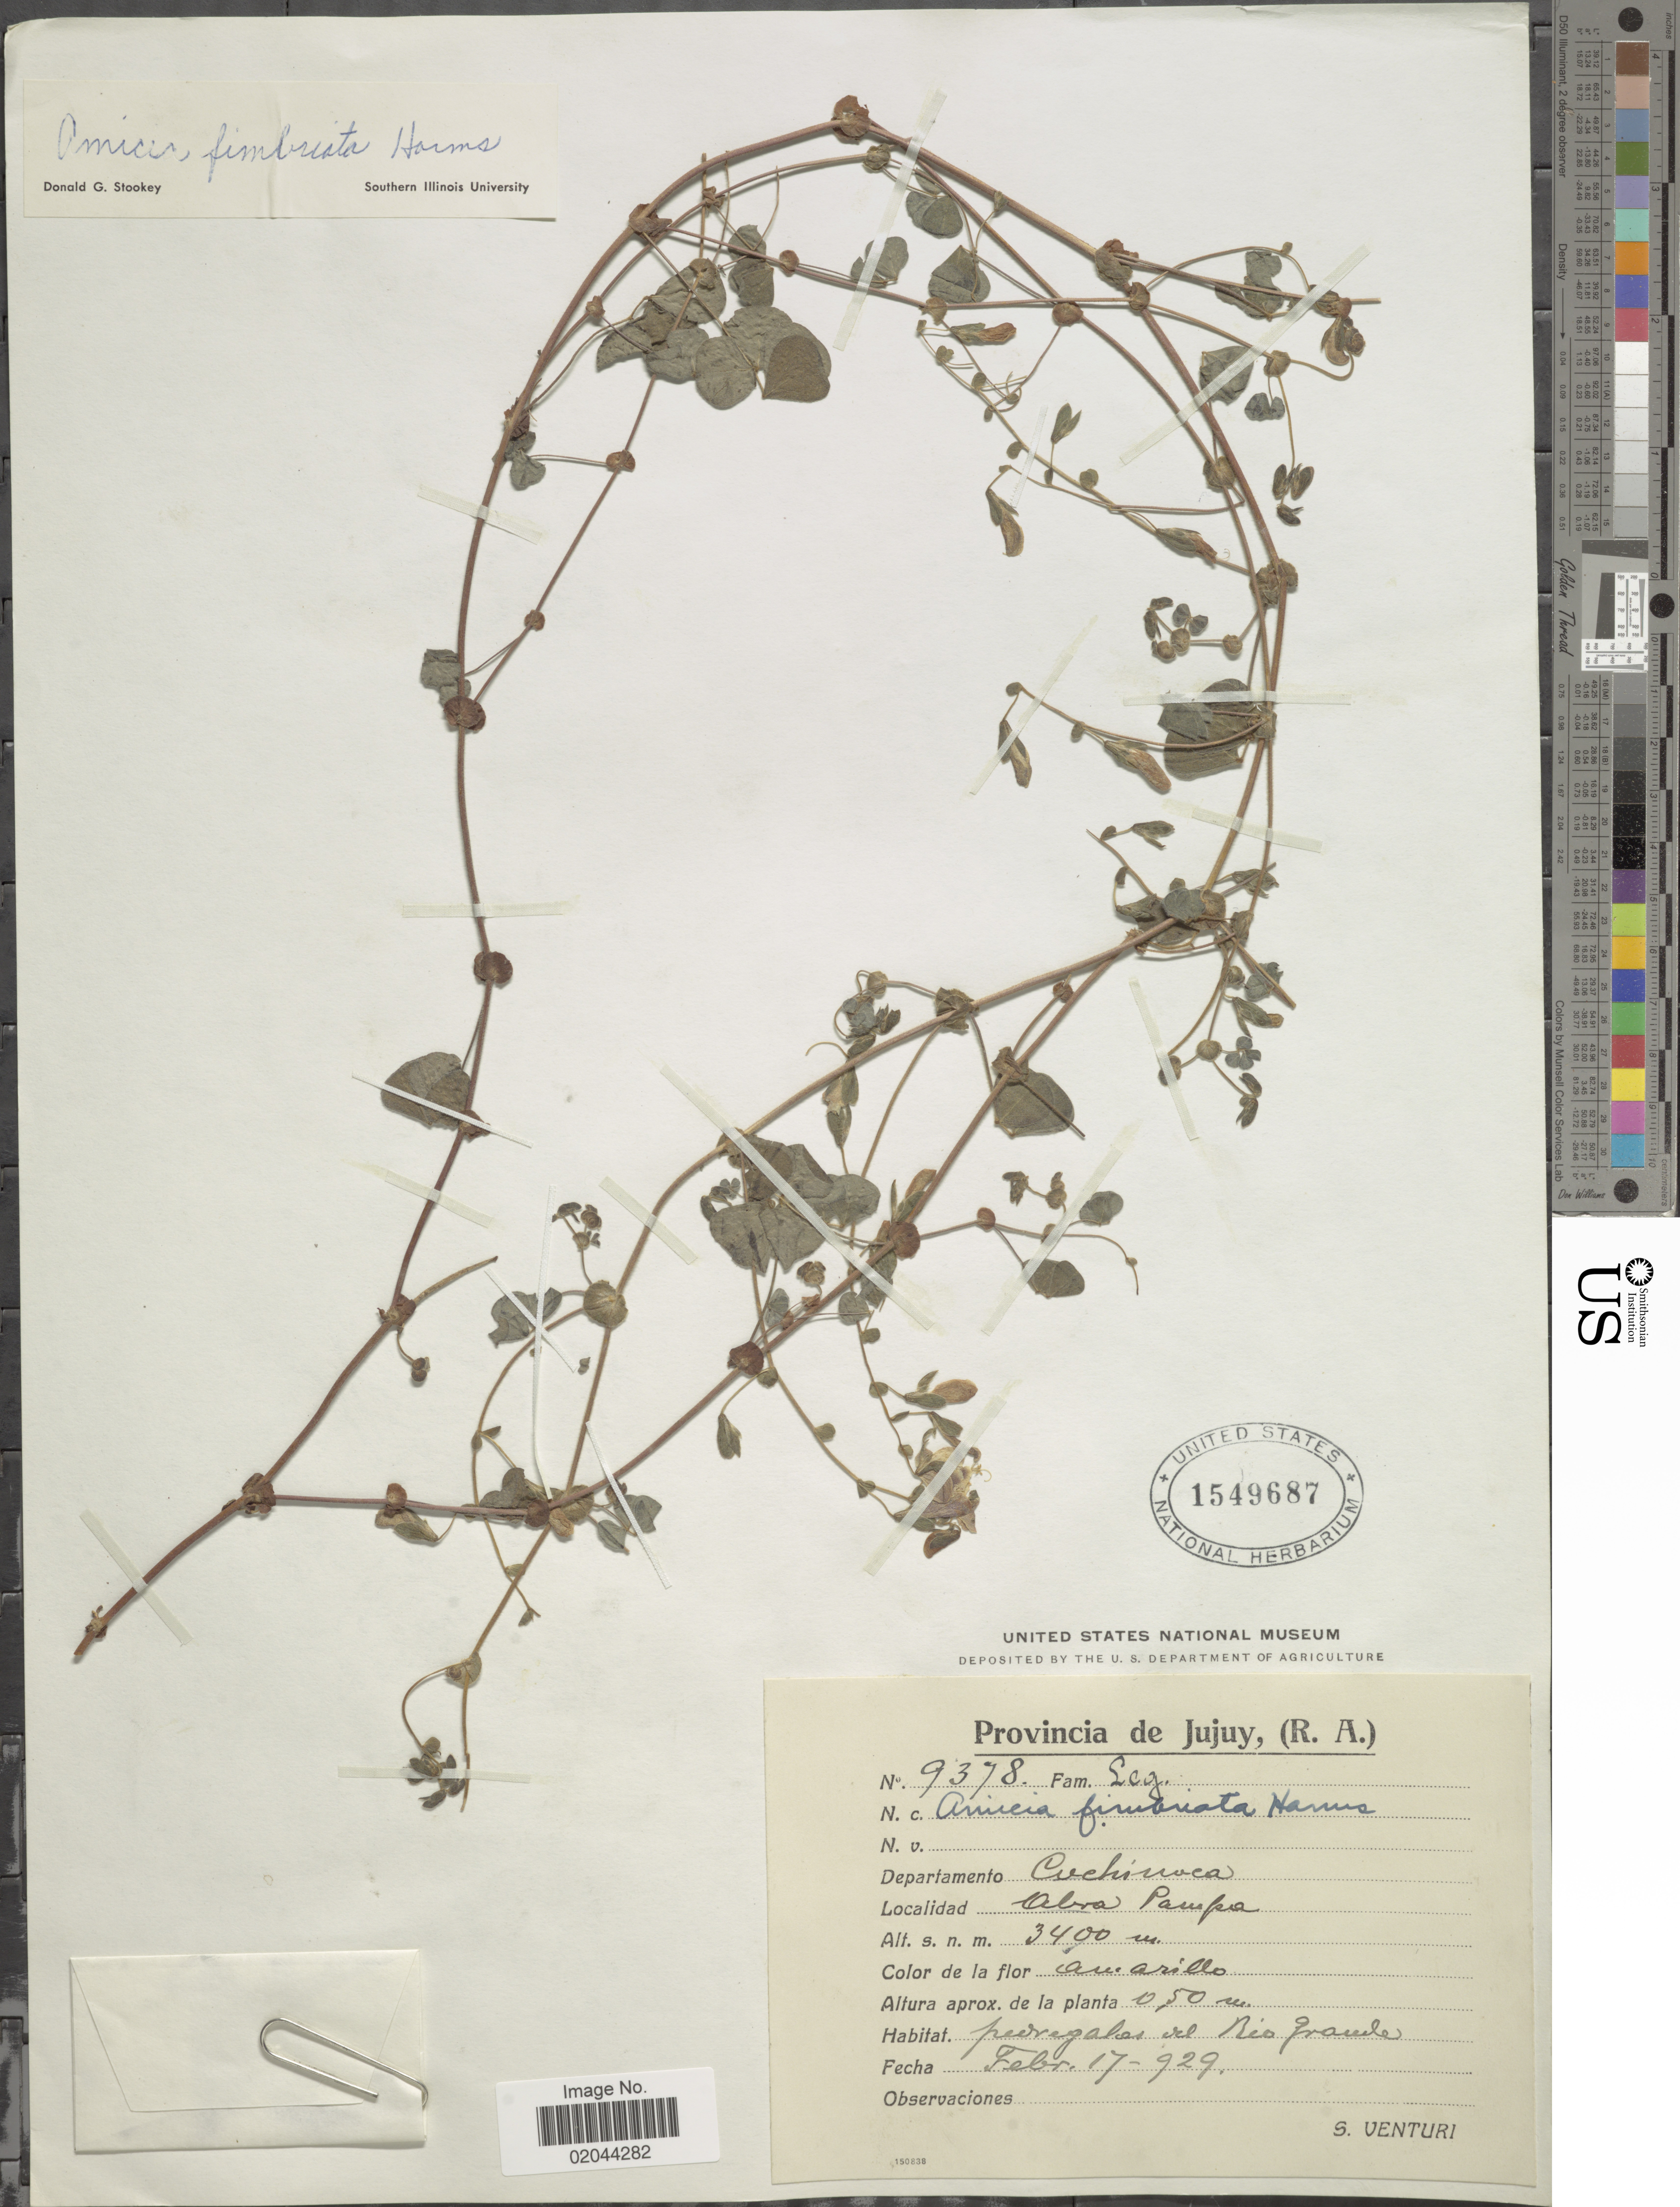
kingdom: Plantae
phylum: Tracheophyta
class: Magnoliopsida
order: Fabales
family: Fabaceae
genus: Amicia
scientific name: Amicia fimbriata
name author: Harms in Kuntze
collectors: S. Venturi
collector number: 9378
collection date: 1929-02-17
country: Argentina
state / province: Jujuy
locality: (R.A.) Departamento Cochinoca, Abra Pampa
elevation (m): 3400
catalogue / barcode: US 1549687